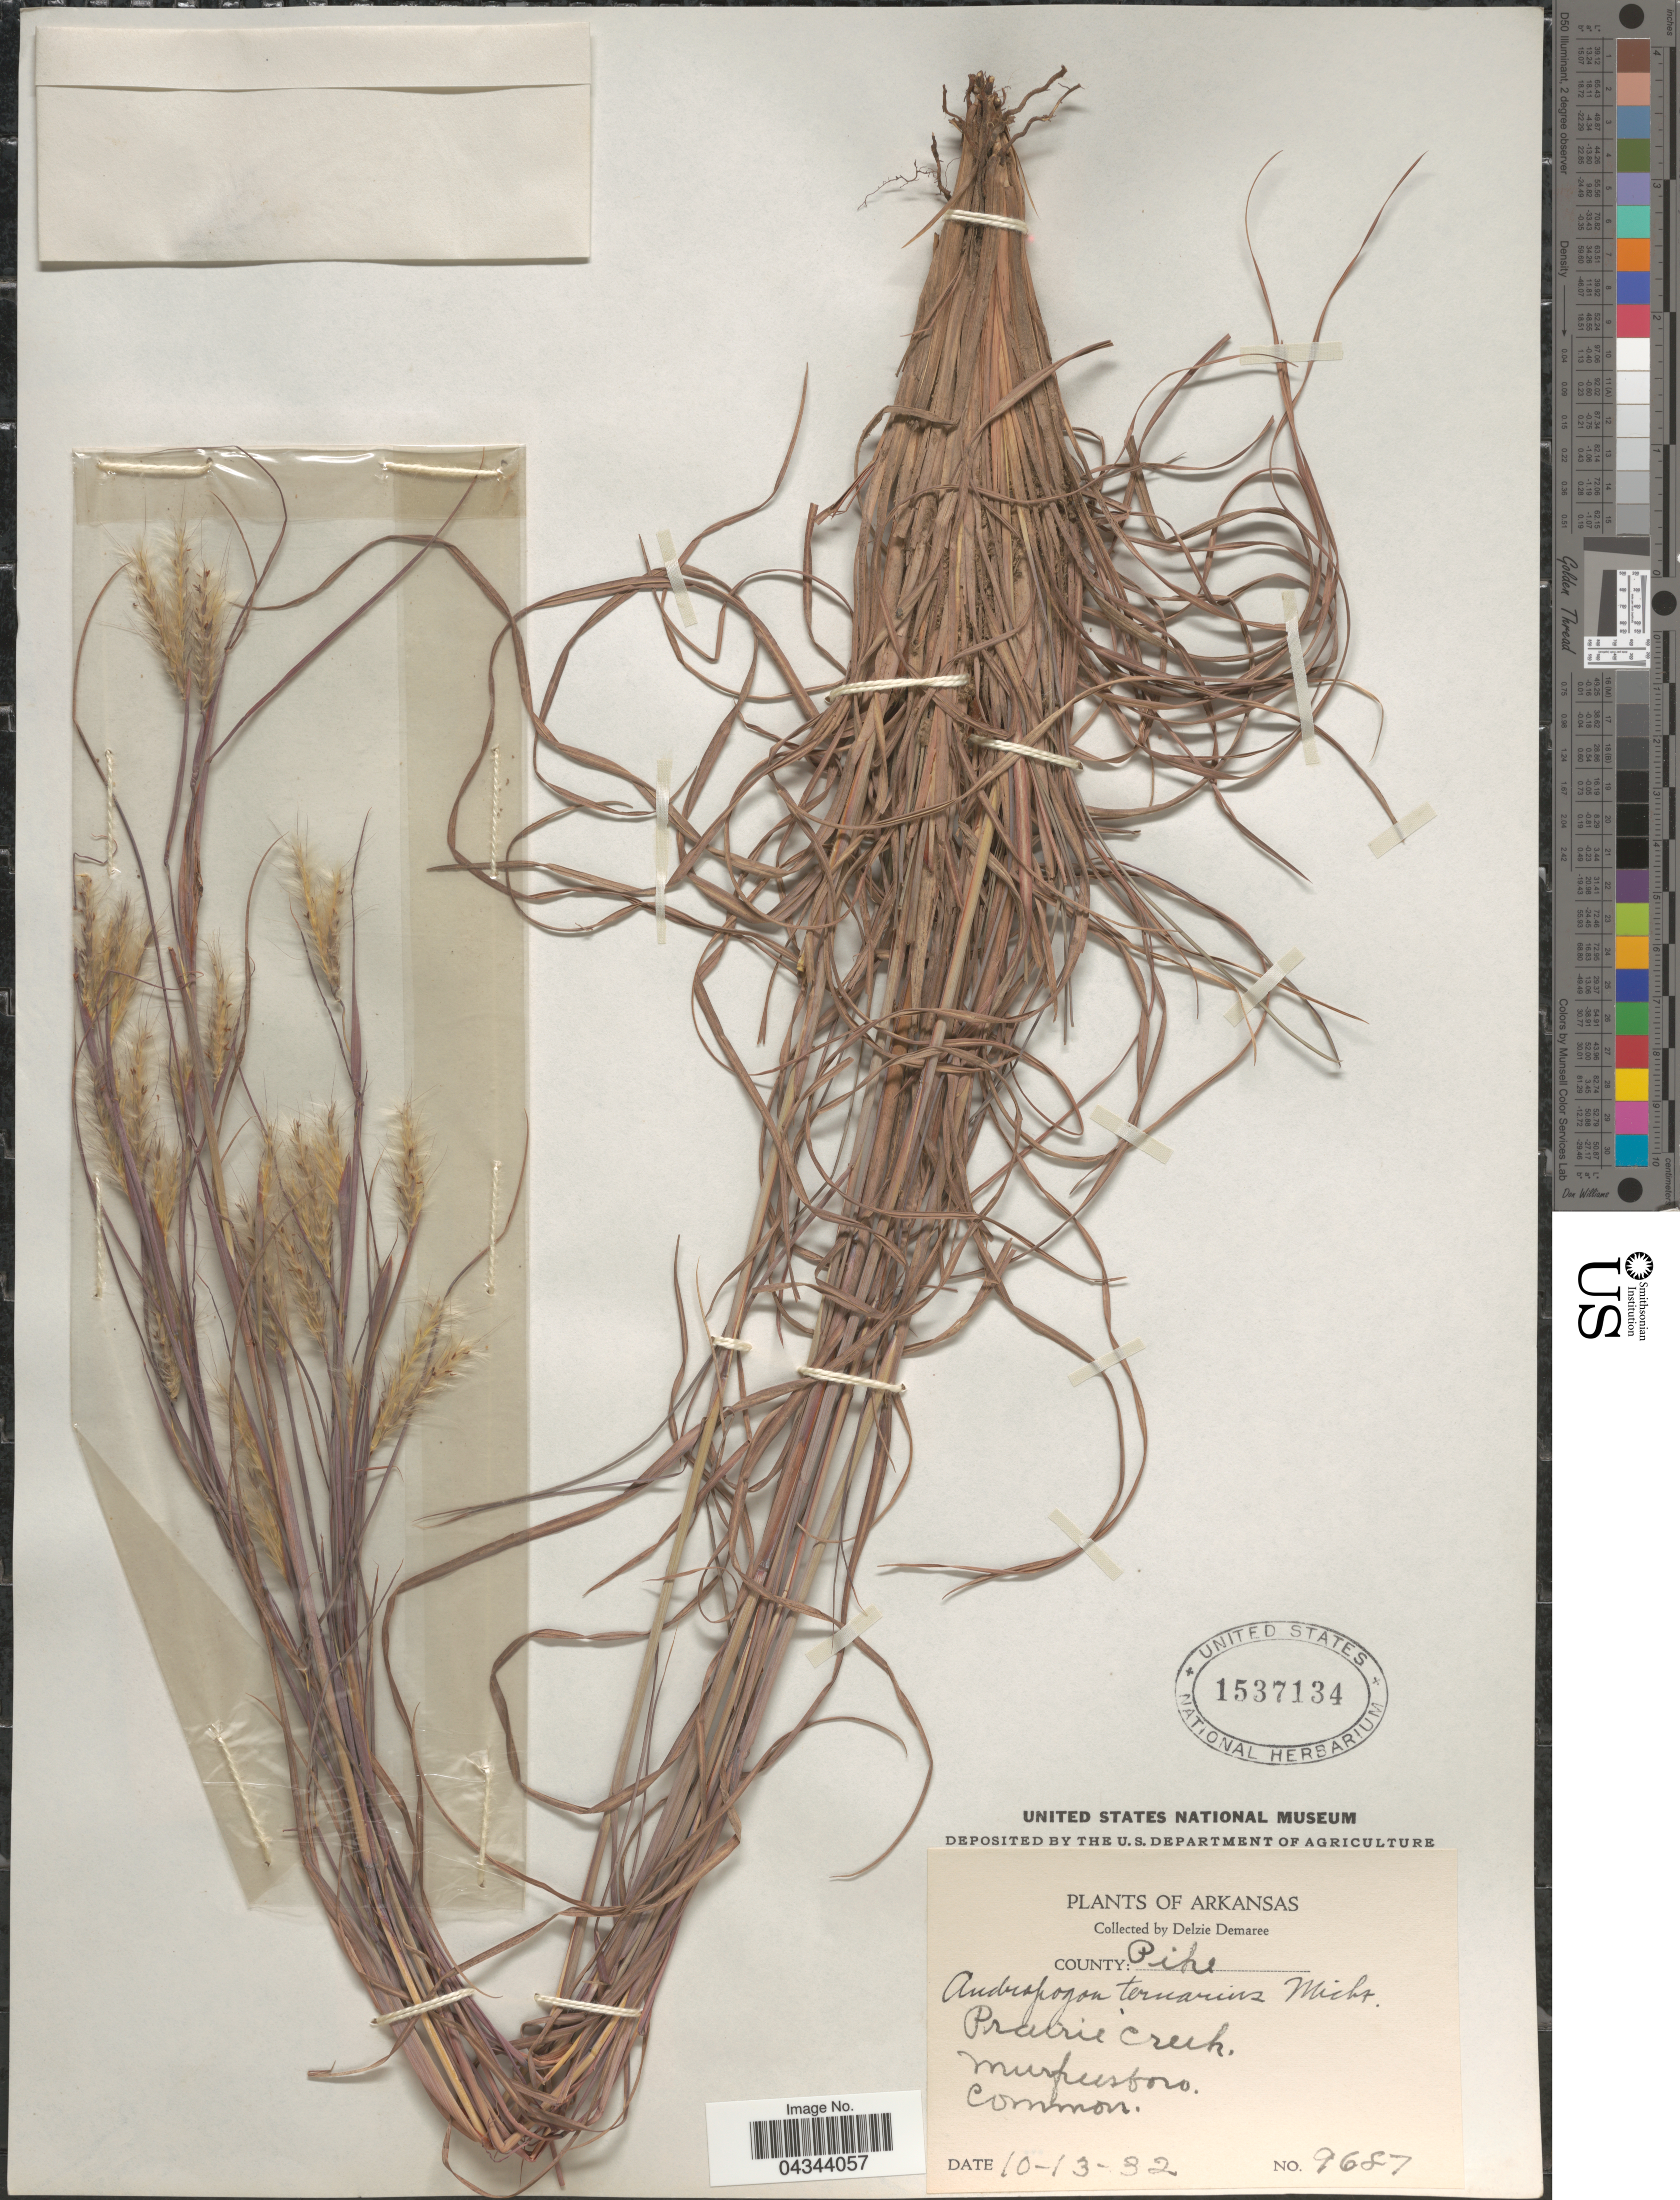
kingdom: Plantae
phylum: Tracheophyta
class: Liliopsida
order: Poales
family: Poaceae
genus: Andropogon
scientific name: Andropogon ternarius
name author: Michx.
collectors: D. Demaree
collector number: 9687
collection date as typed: Transcribed d/m/y: 13/10/32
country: United States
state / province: Arkansas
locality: County: Pike. Prairie Creek. Murfreesboro.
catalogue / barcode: US 1537134